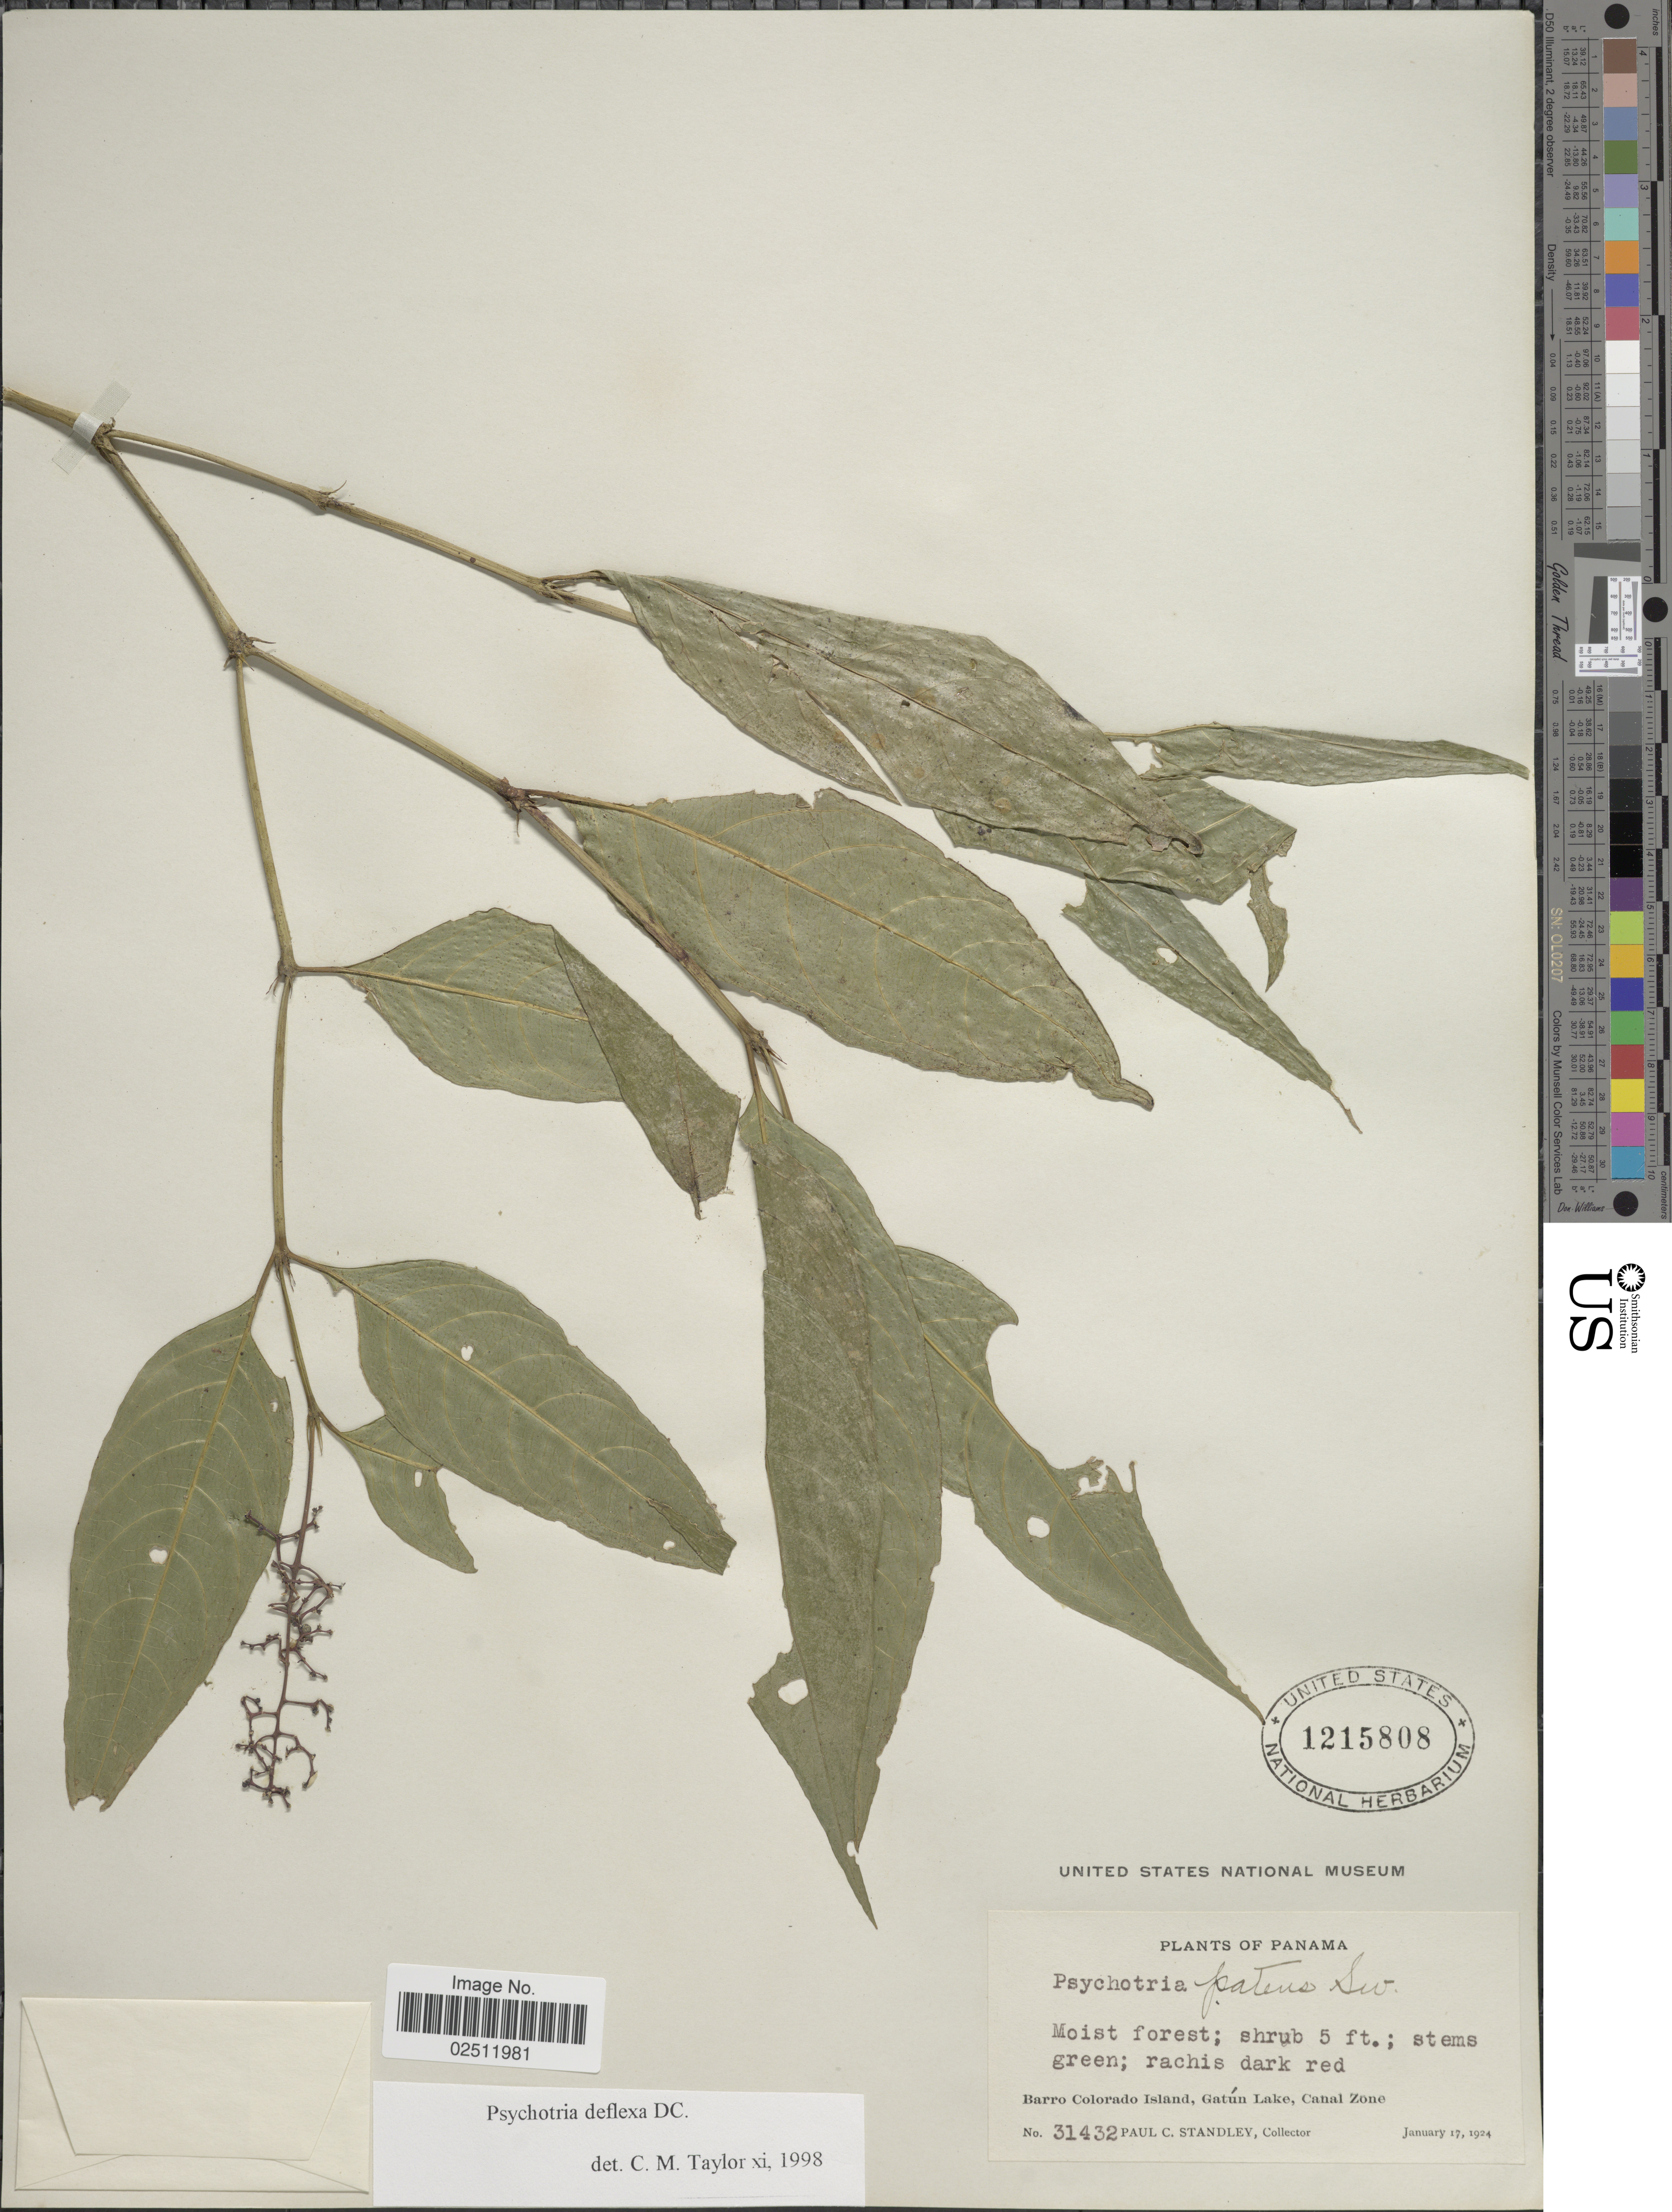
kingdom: Plantae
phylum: Tracheophyta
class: Magnoliopsida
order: Gentianales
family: Rubiaceae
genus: Psychotria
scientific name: Psychotria deflexa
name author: DC.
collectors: P. C. Standley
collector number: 31432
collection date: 1924-01-17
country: Panama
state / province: Panamá Oeste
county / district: Canal Zone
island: Barro Colorado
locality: Moist forest; barro Colorado Island, Gatún Lake, Canal Zone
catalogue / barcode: US 1215808